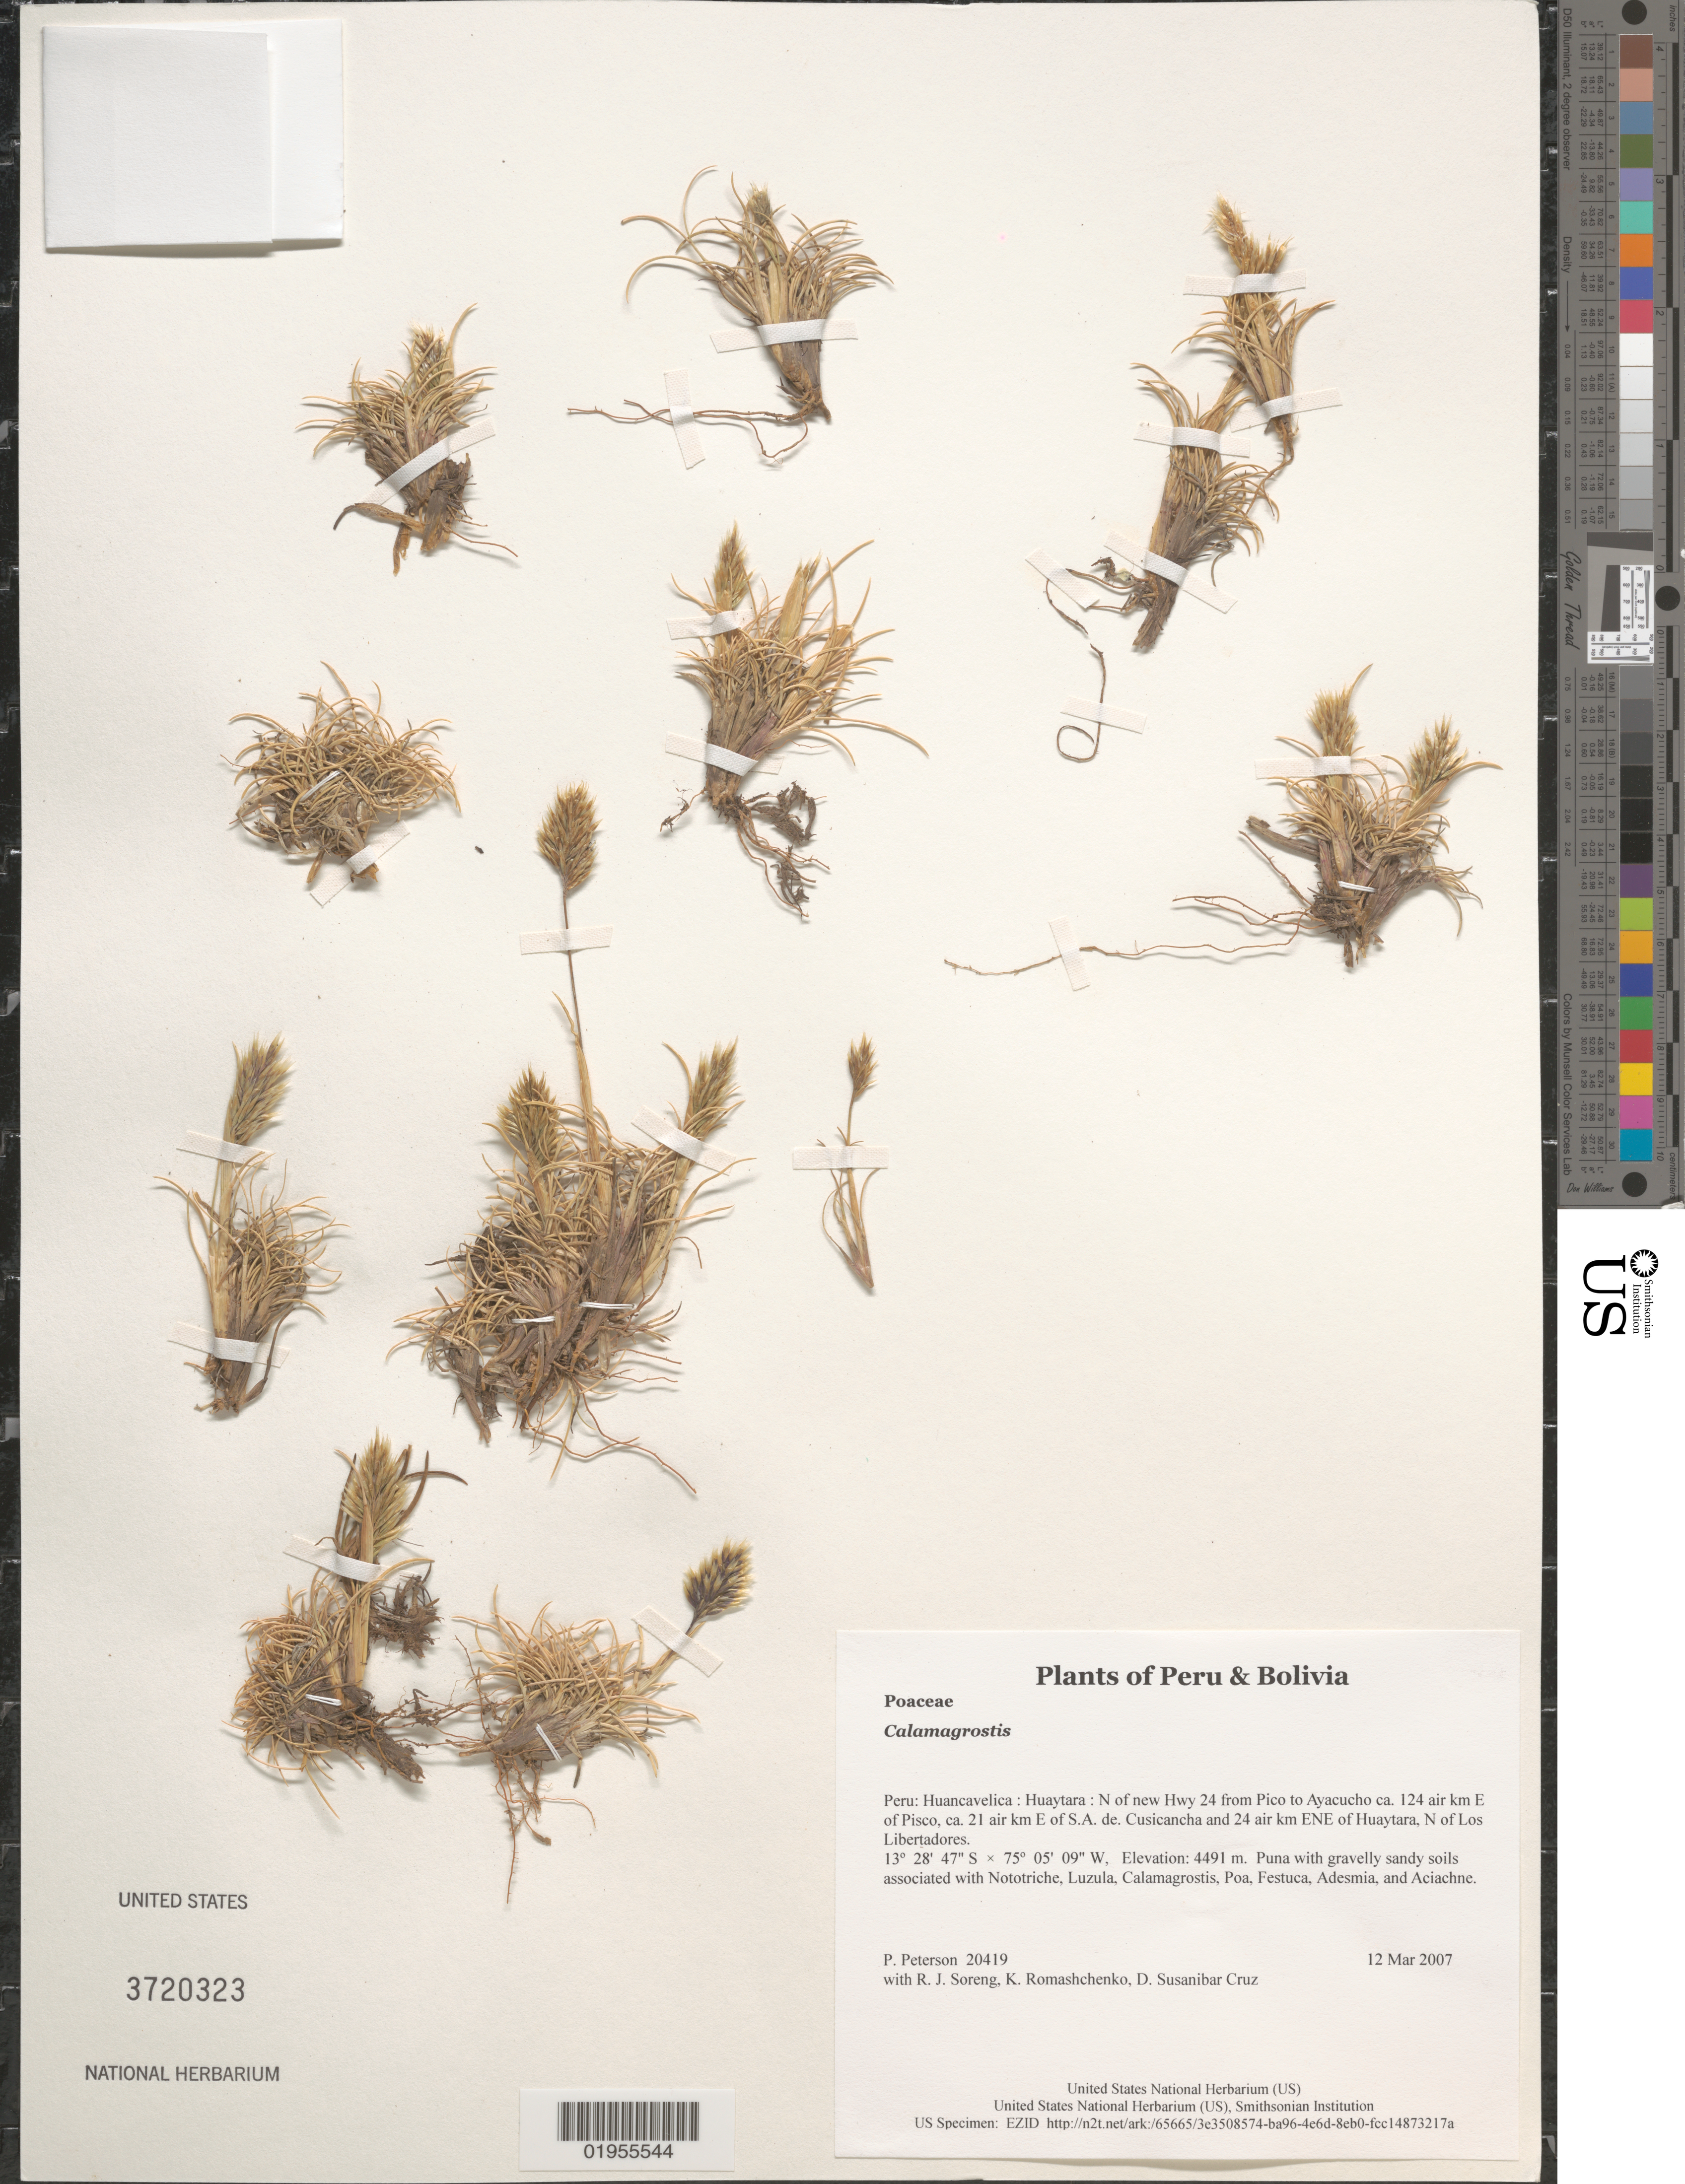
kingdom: Plantae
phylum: Tracheophyta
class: Liliopsida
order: Poales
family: Poaceae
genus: Calamagrostis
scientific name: Calamagrostis sp.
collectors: P. M. Peterson, R. J. Soreng, K. Romashchenko & D. Susanibar Cruz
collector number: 20419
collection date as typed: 12 Mar 2007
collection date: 2007-03-12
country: Peru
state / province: Huancavelica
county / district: Huaytara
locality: N of new Hwy 24 from Pico to Ayacucho ca. 124 air km E of Pisco, ca. 21 air km E of S.A. de. Cusicancha and 24 air km ENE of Huaytara, N of Los Libertadores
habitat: Puna with gravelly sandy soils associated with Nototriche, Luzula, Calamagrostis, Poa, Festuca, Adesmia, and Aciachne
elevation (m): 4491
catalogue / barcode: US 3720323